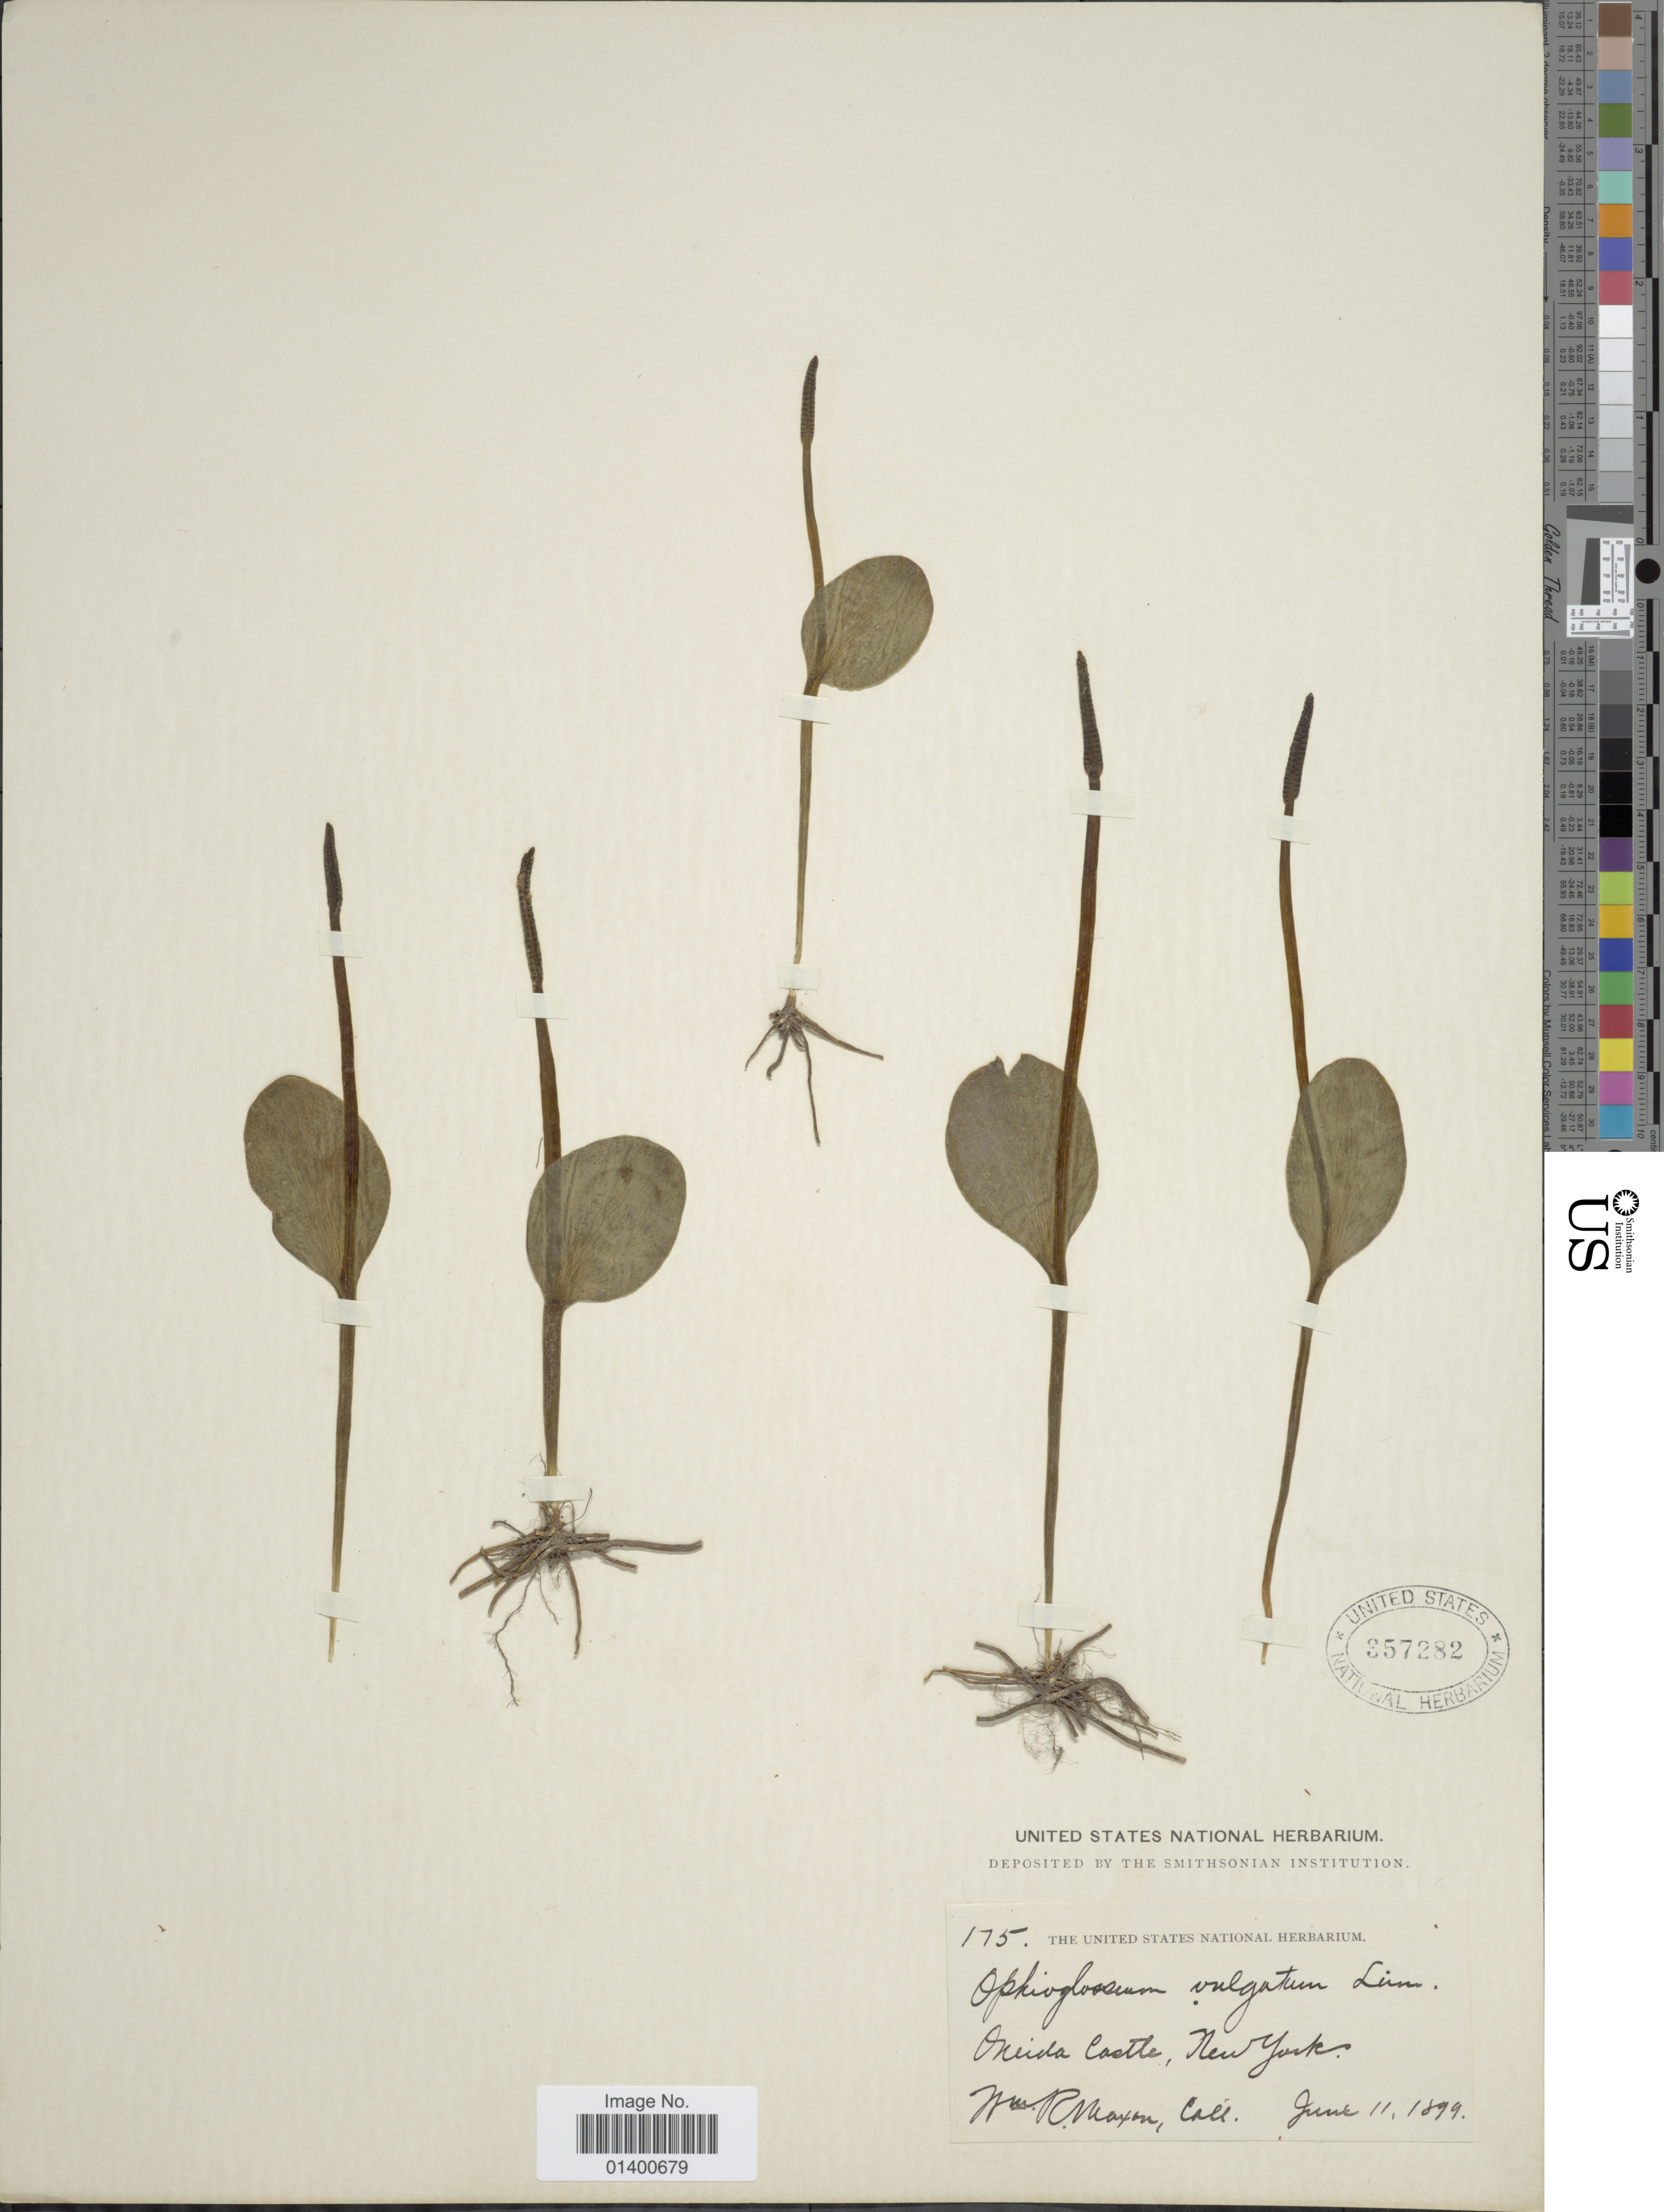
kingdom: Plantae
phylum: Tracheophyta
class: Polypodiopsida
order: Ophioglossales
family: Ophioglossaceae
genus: Ophioglossum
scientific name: Ophioglossum vulgatum var. pseudopodum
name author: (S.F. Blake) Farw.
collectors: W. R. Maxon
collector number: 175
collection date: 1899-06-11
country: United States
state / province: New York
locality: Oneida Castle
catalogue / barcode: US 357282